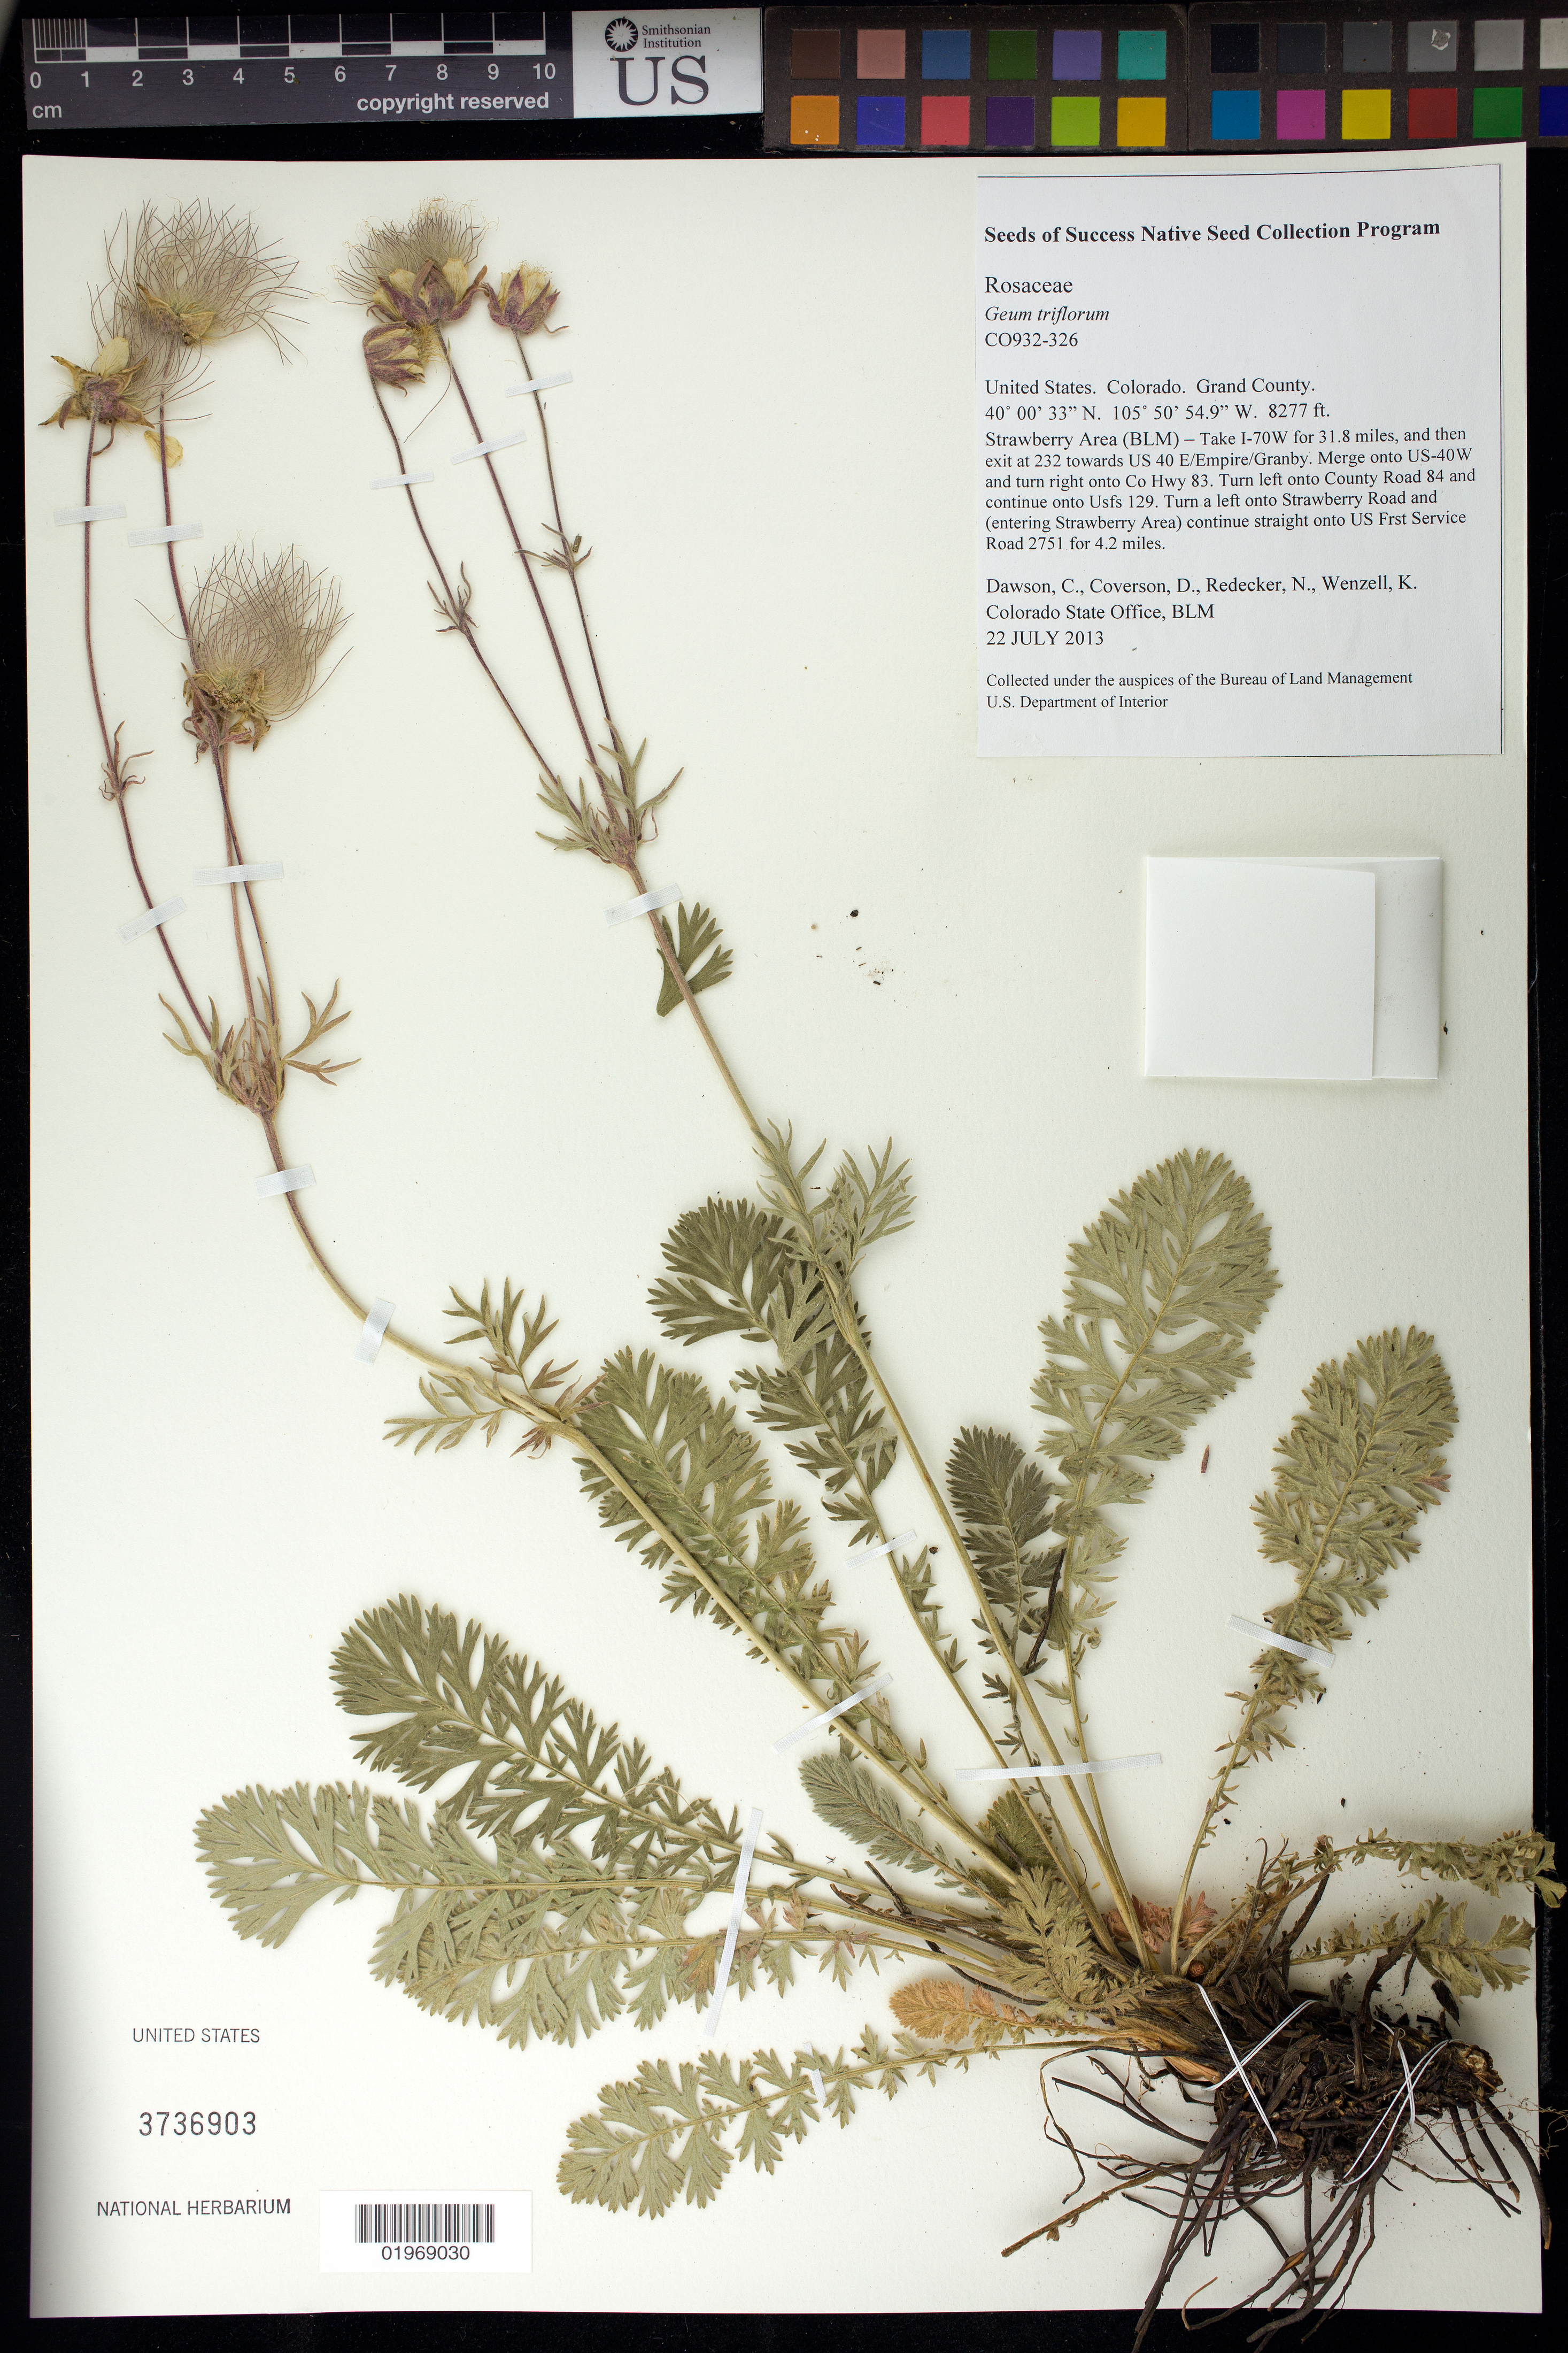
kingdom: Plantae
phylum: Tracheophyta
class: Magnoliopsida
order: Rosales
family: Rosaceae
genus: Geum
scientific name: Geum triflorum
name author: Pursh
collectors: C. Dawson, N. Redecker & K. Wenzell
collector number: CO932-326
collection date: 2013-07-22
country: United States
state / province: Colorado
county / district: Grand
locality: Strawberry Area (BLM), 4.2 miles on US Frst Service Road 2751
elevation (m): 2523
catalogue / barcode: US 3736903